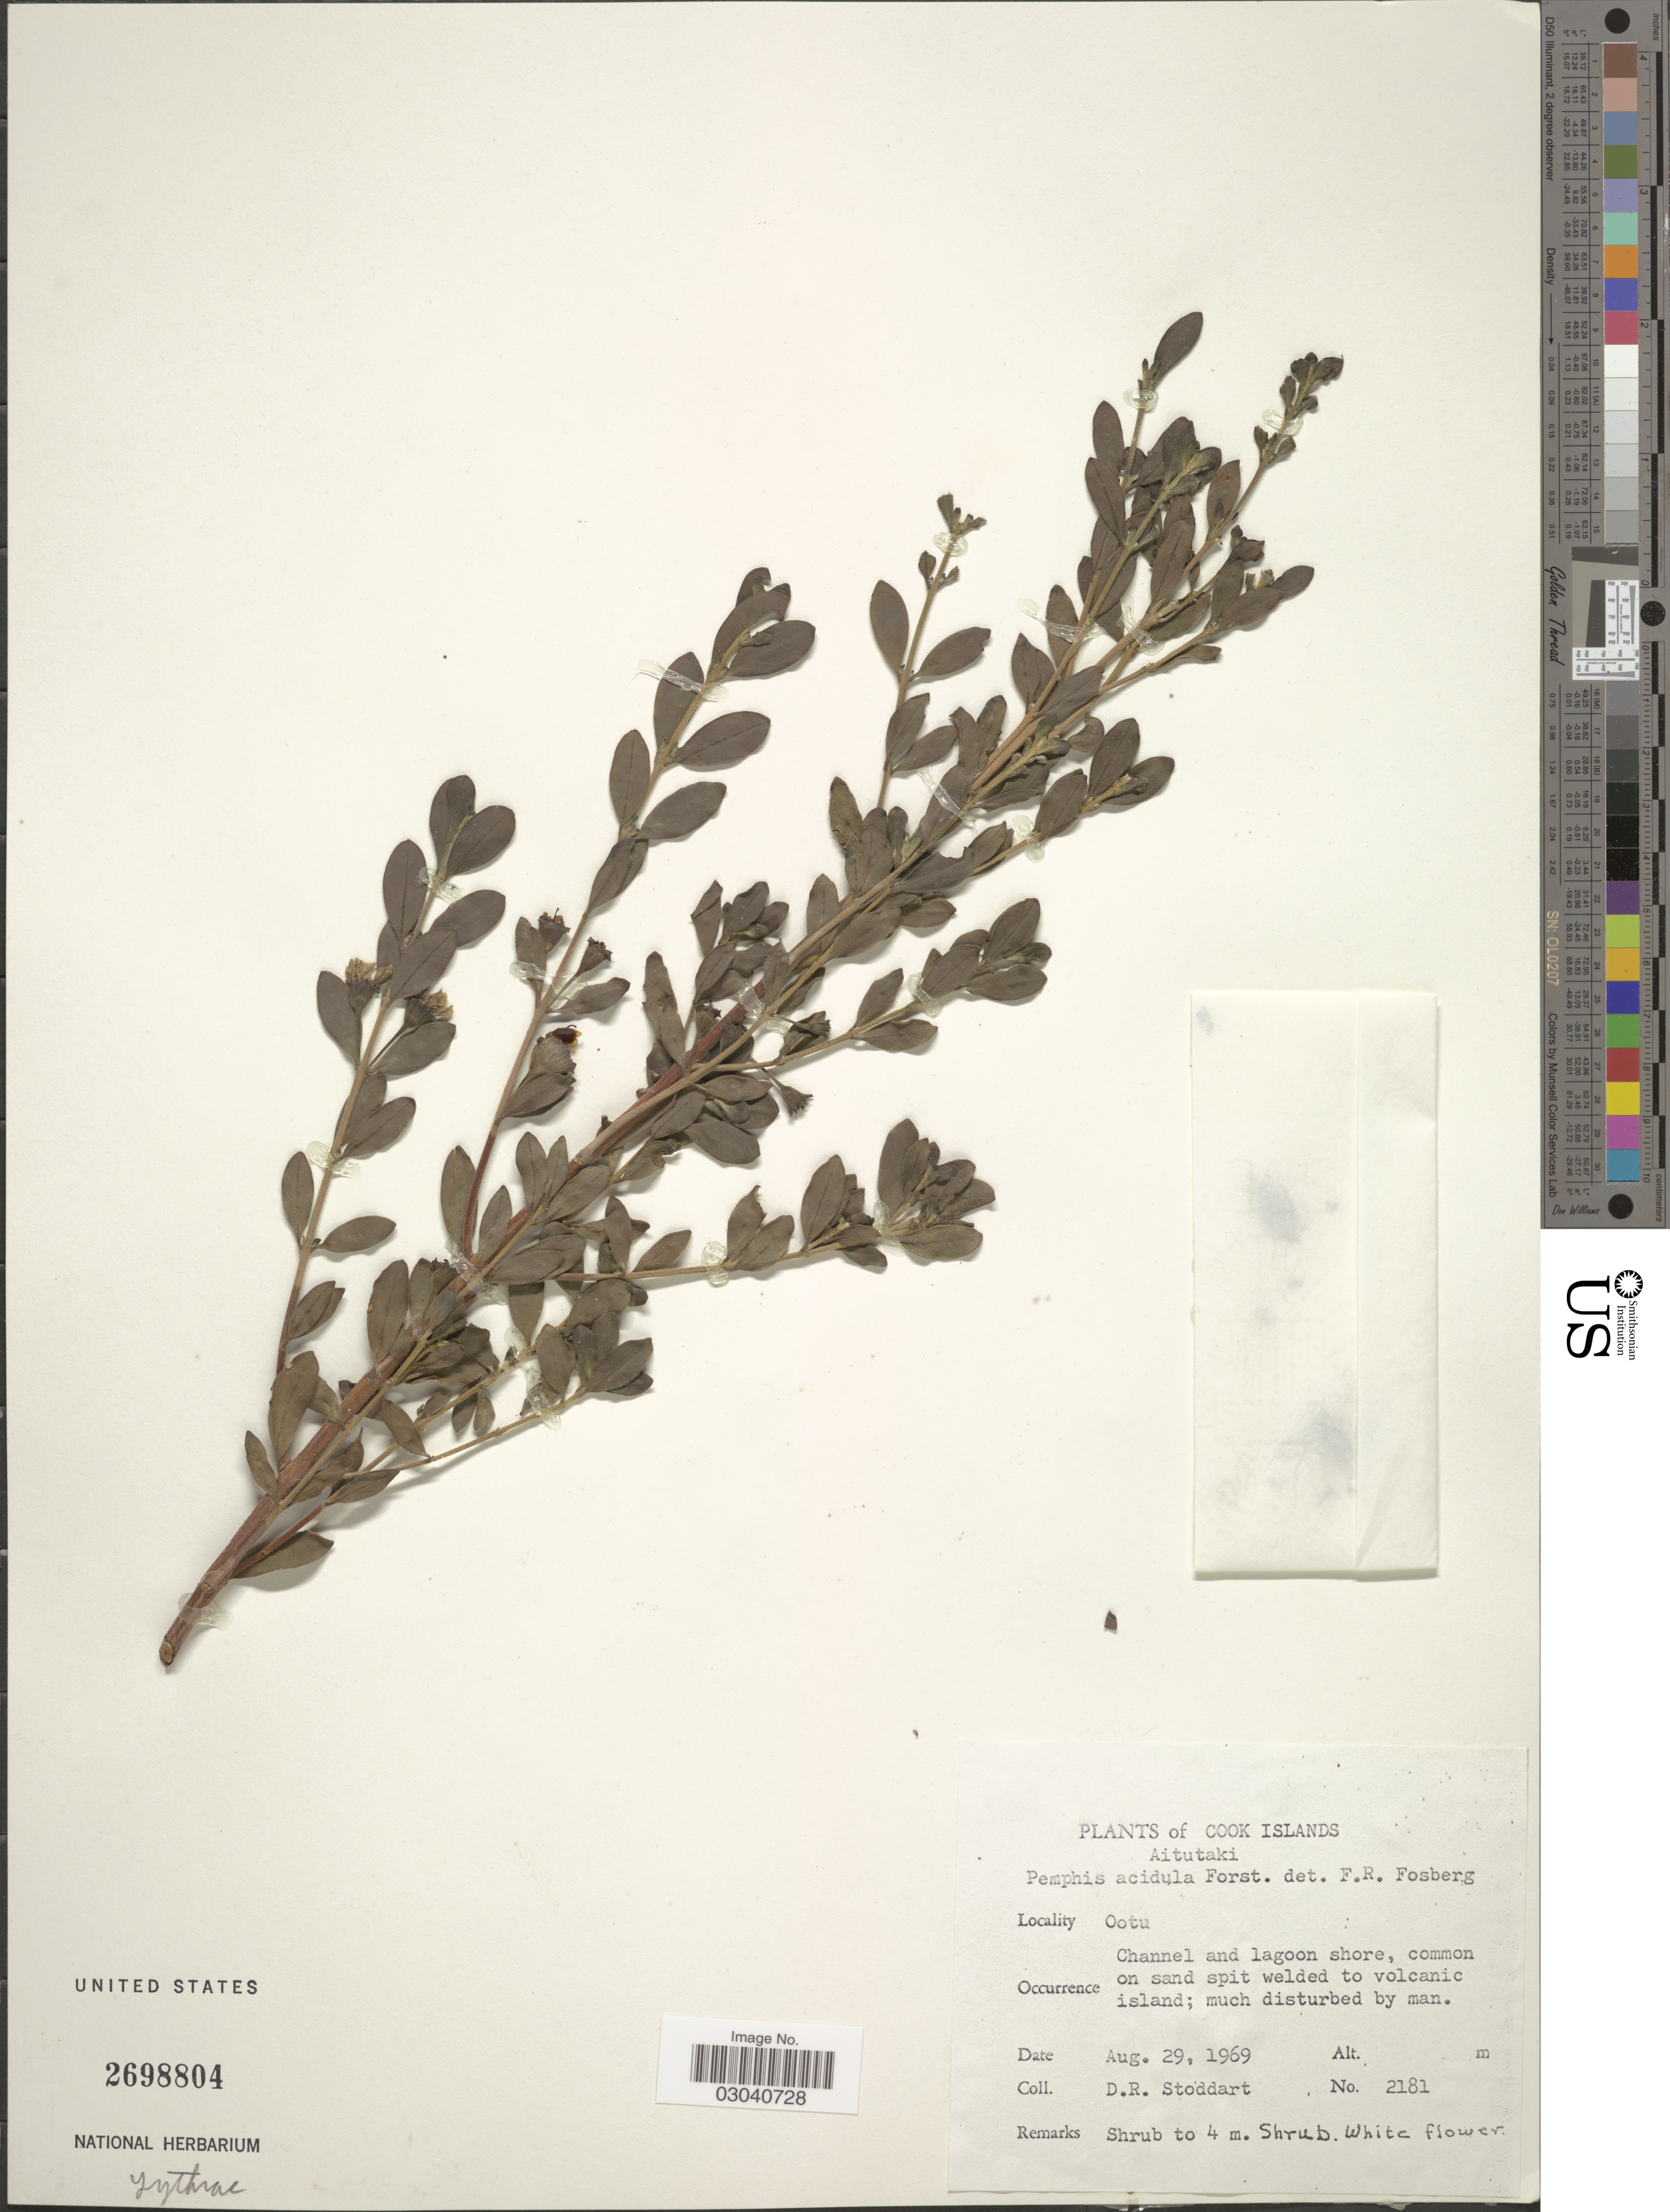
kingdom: Plantae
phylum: Tracheophyta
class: Magnoliopsida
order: Myrtales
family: Lythraceae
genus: Pemphis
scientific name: Pemphis acidula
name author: J.R. Forst. & G. Forst.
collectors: D. R. Stoddart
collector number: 2181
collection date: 1969-08-29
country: Cook Islands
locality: Aitutaki, Ootu.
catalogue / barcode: US 2698804